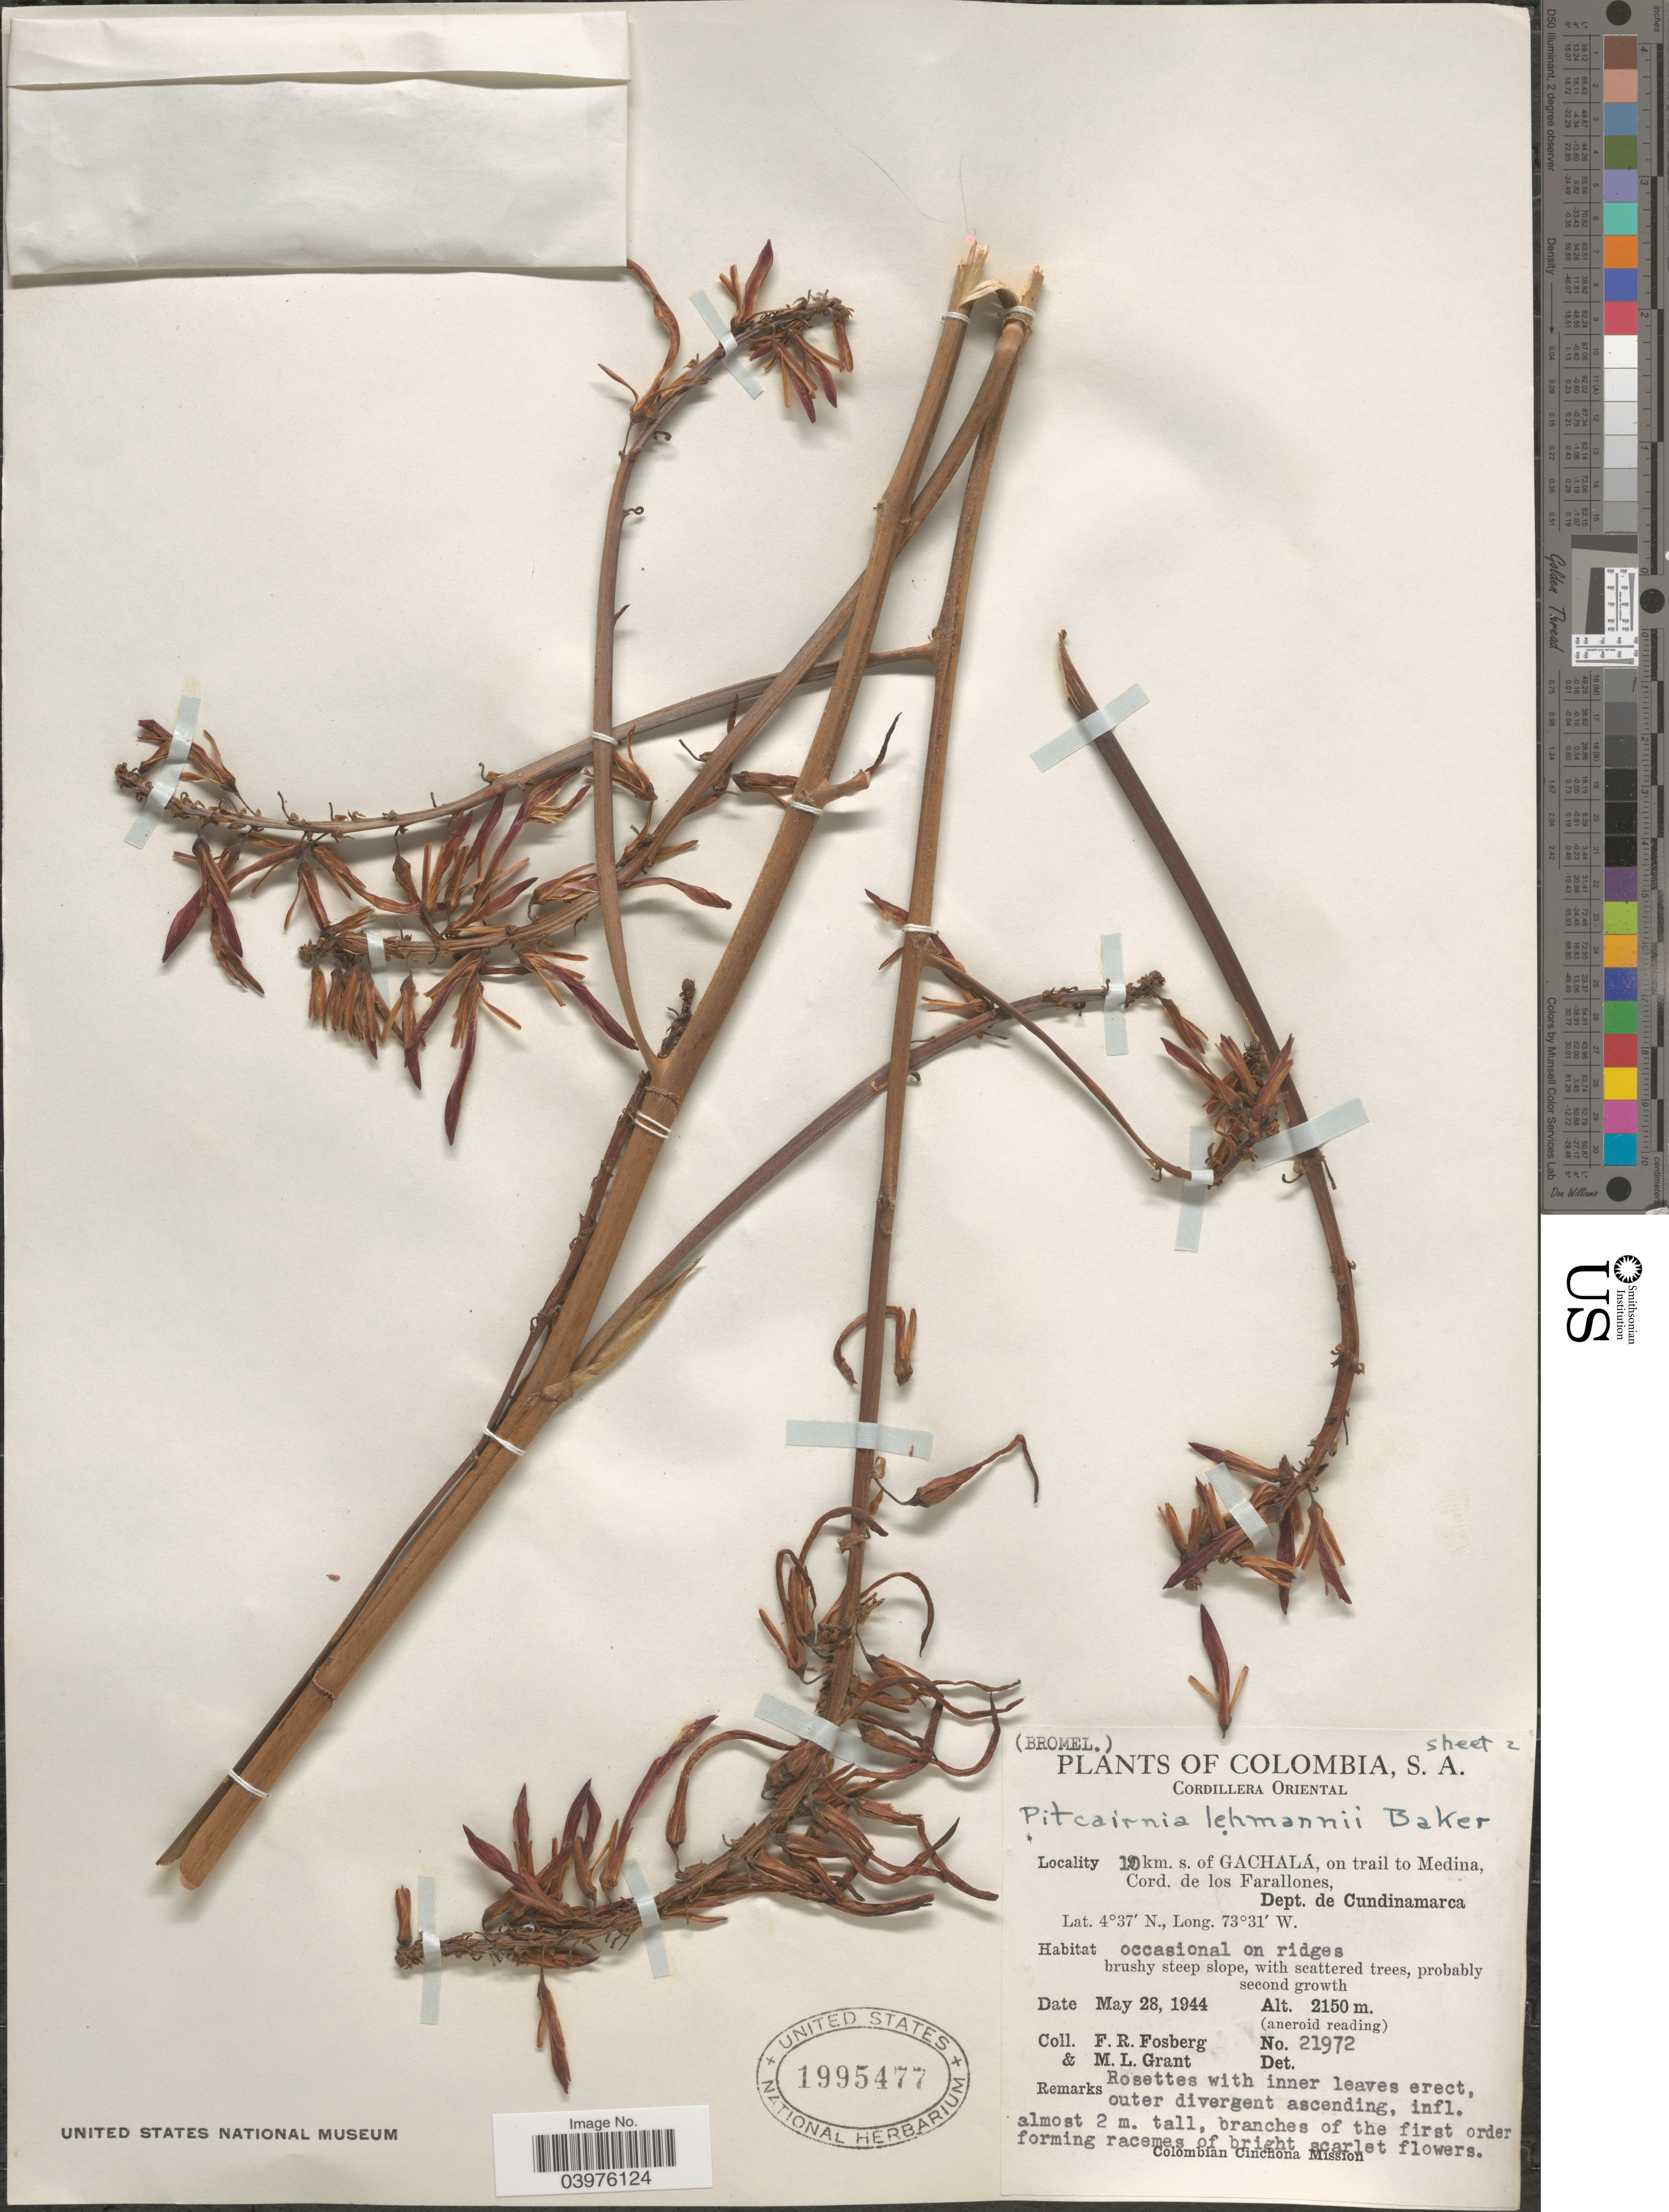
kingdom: Plantae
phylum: Tracheophyta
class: Liliopsida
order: Poales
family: Bromeliaceae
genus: Pitcairnia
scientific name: Pitcairnia lehmannii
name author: Baker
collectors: F. R. Fosberg & M. L. Grant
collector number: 21972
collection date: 1944-05-28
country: Colombia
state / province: Cundinamarca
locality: Cordillera Oriental. 10 km. s. of Gachalá, on trail to Medina, Cord. de los Farallones, Dept. de Cundinamarca. Occasional on ridges.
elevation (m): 2150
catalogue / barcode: US 1995477